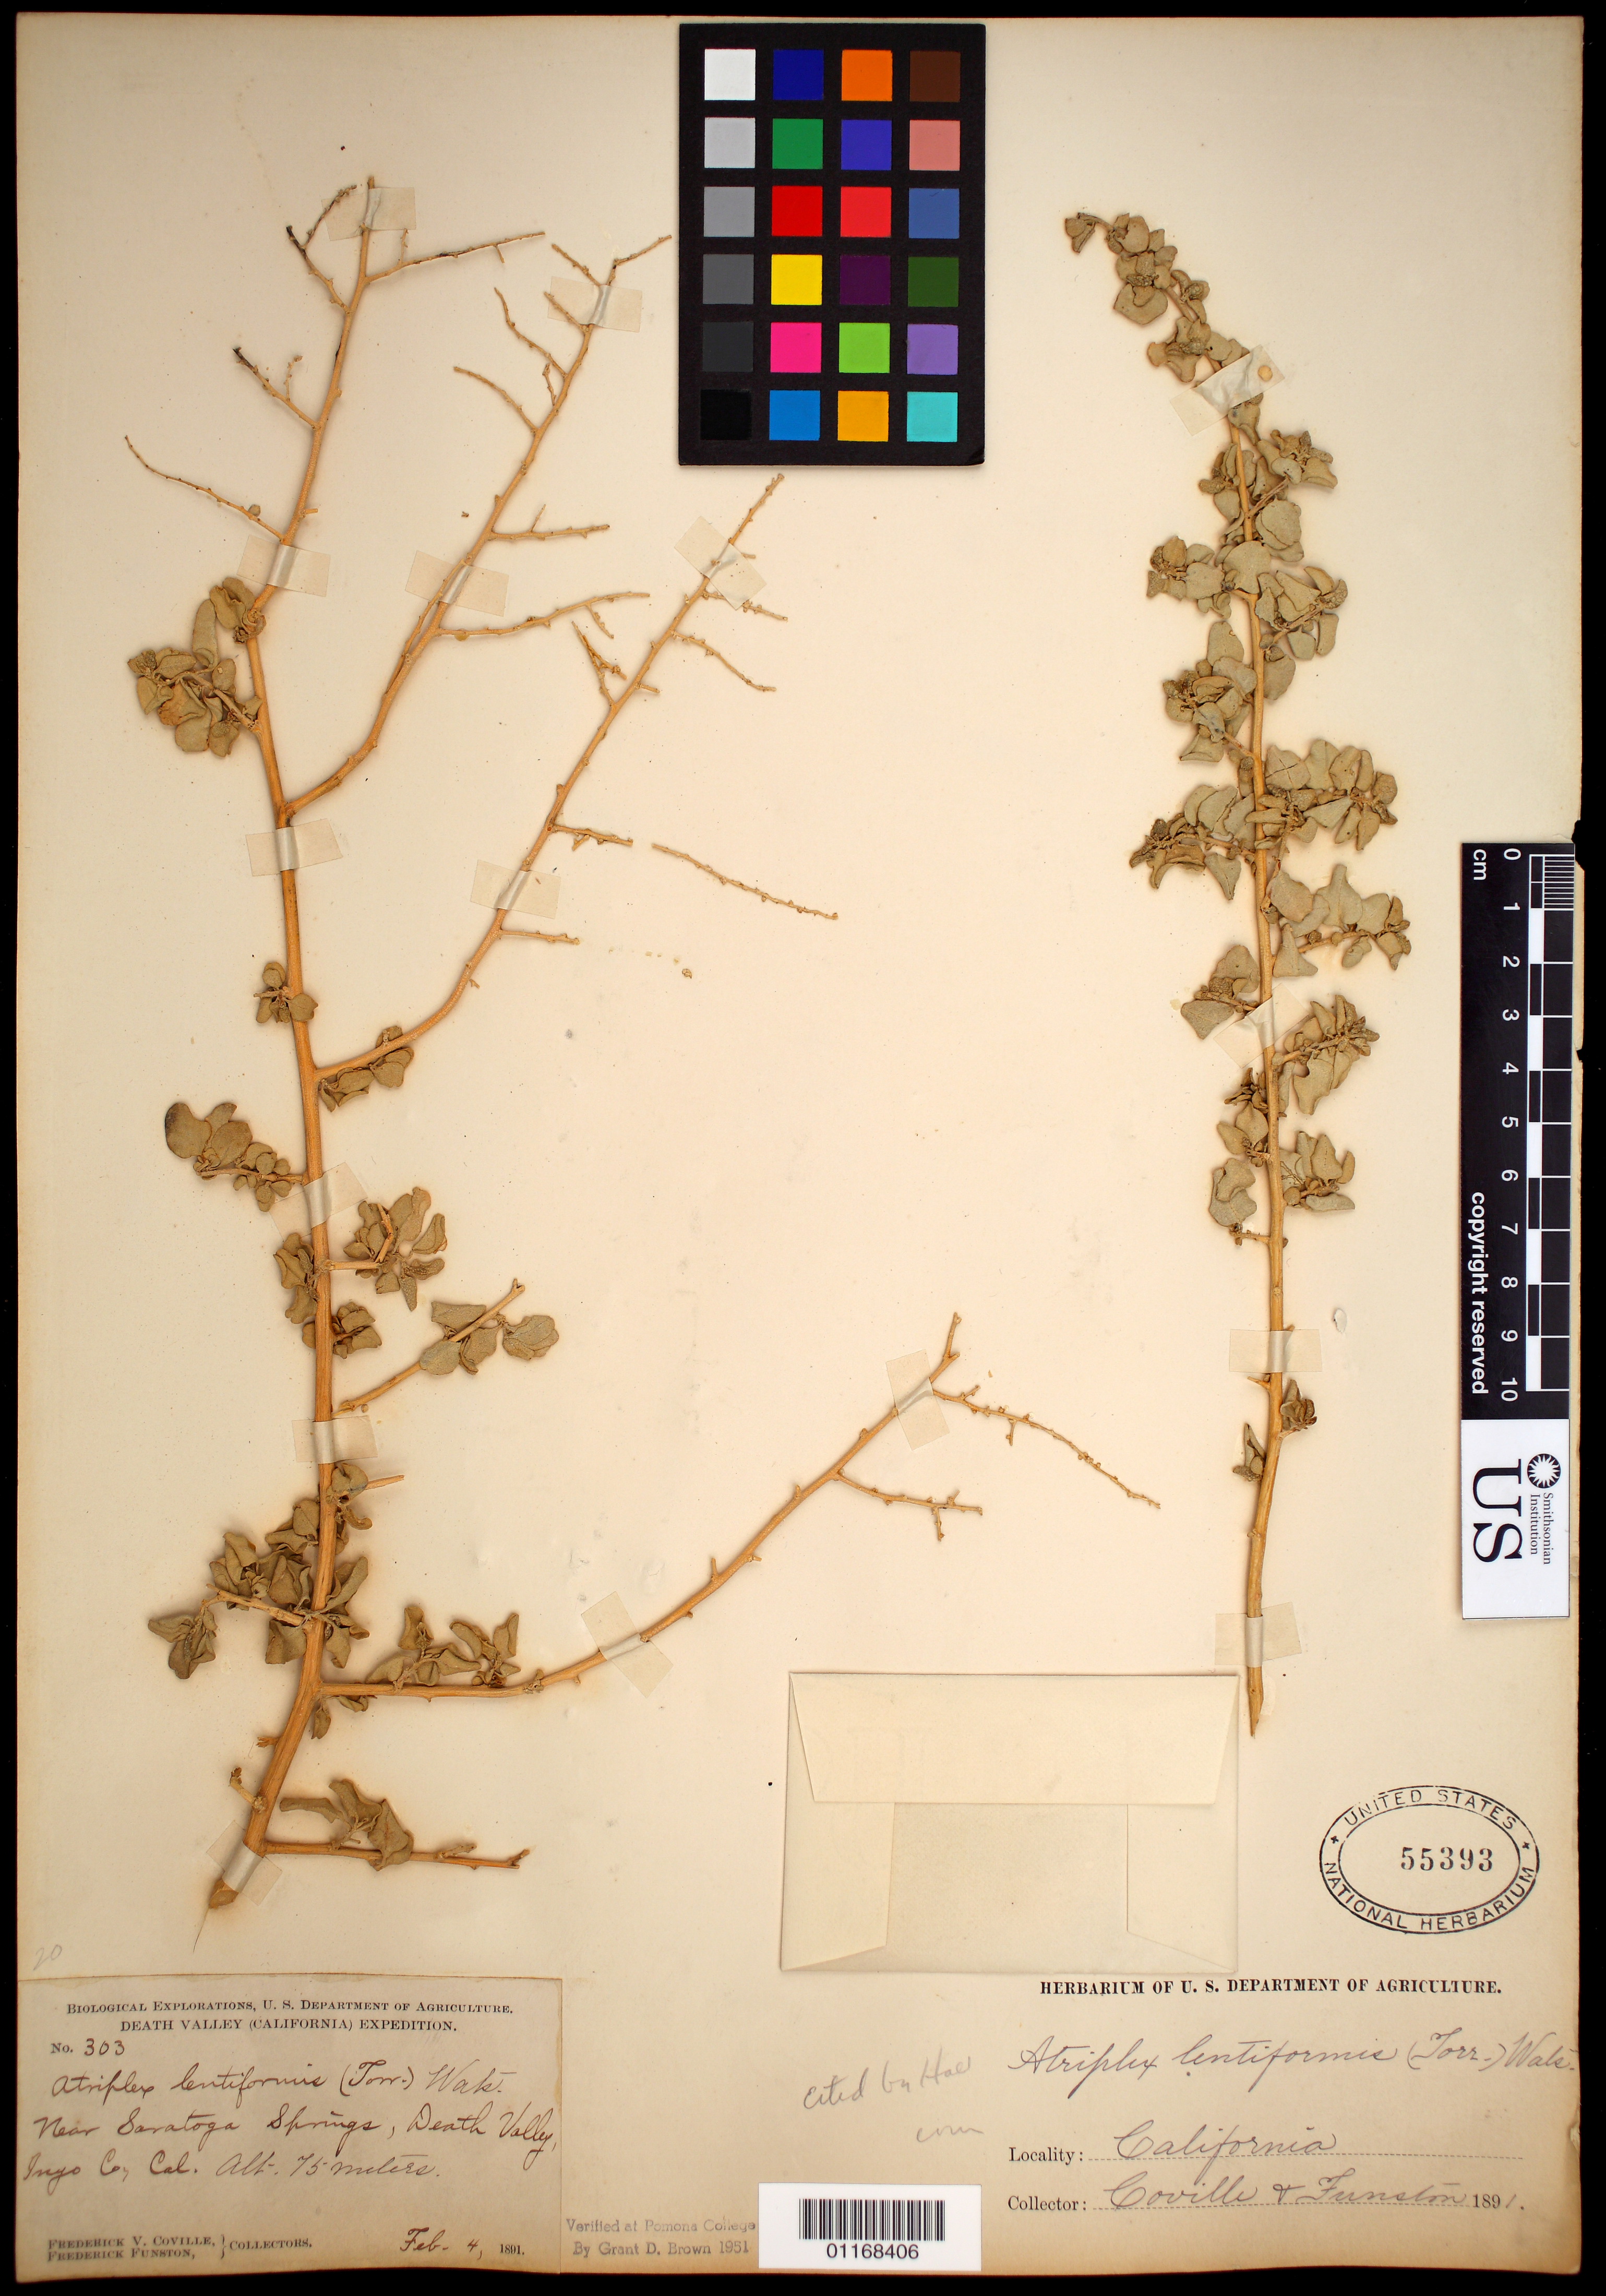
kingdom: Plantae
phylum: Tracheophyta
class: Magnoliopsida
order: Caryophyllales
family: Amaranthaceae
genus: Atriplex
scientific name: Atriplex lentiformis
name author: (Torr.) S. Watson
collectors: F. V. Coville & F. Funston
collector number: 303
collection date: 1891-02-04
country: United States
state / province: California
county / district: Inyo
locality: Near Saratoga Springs.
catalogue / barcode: US 55393